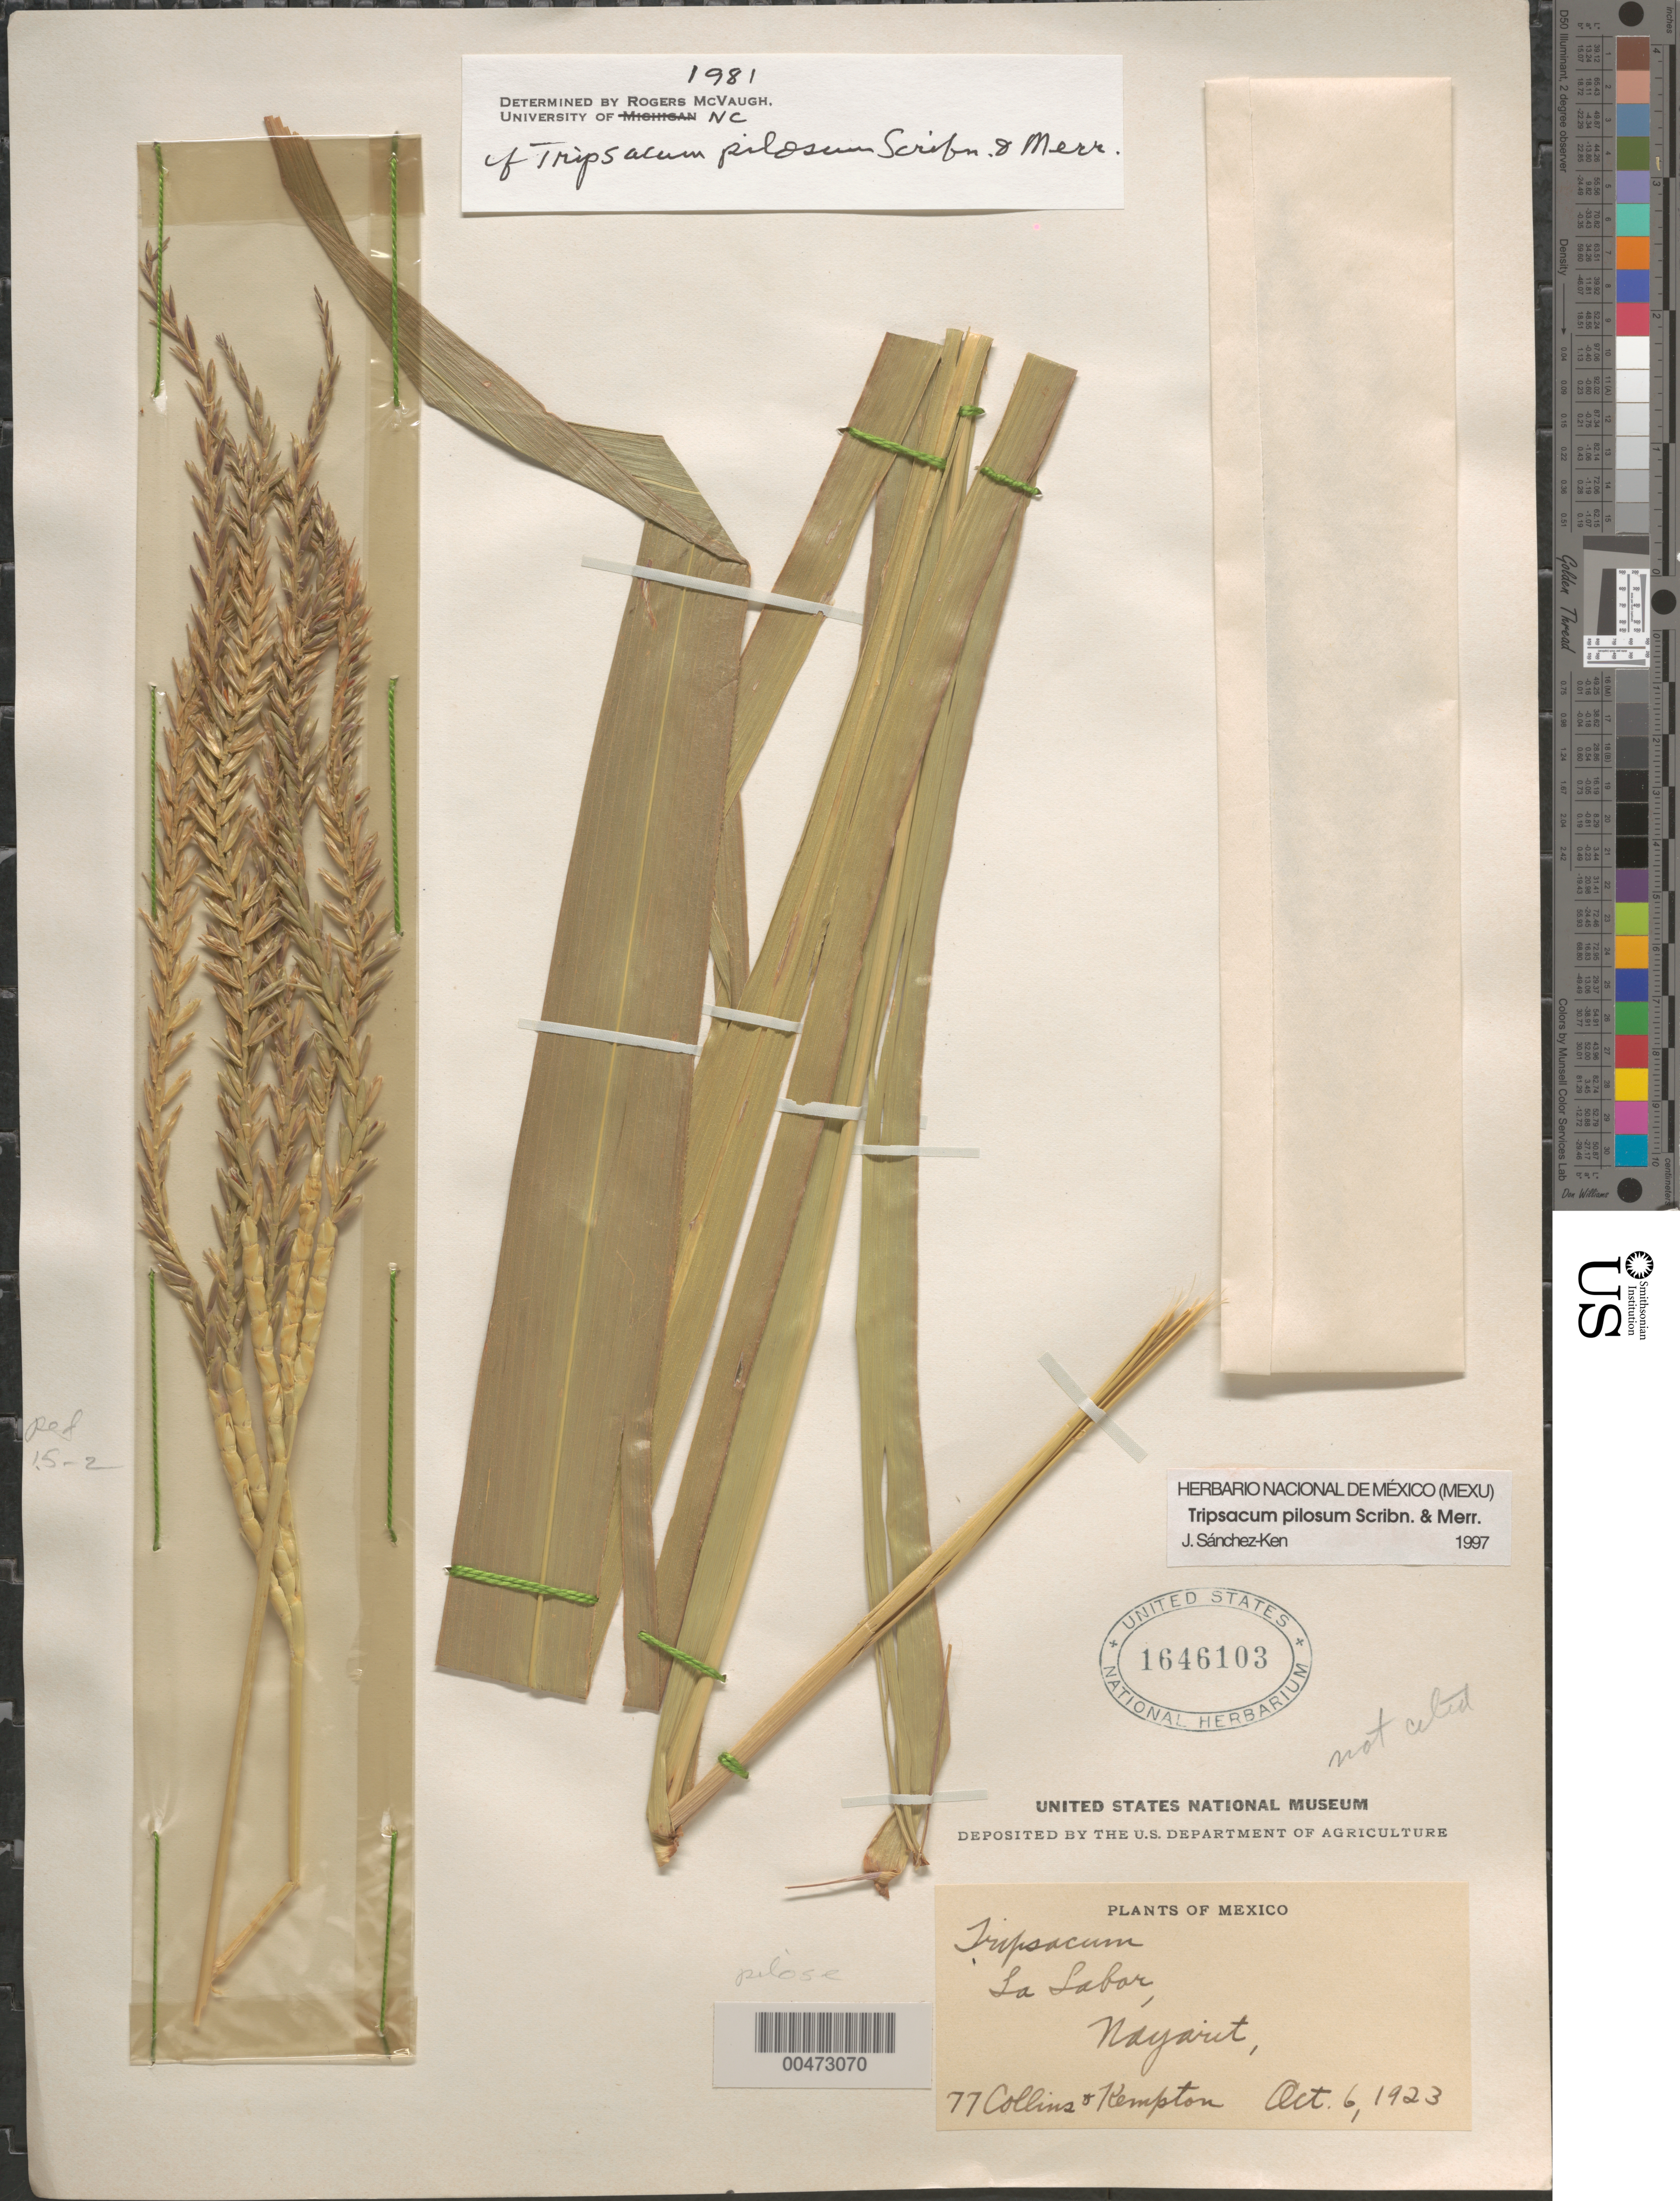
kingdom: Plantae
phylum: Tracheophyta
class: Liliopsida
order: Poales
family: Poaceae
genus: Tripsacum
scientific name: Tripsacum pilosum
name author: Scribn. & Merr.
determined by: McVaugh, R.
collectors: J. H. Kempton & G. Collins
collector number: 77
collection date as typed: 6 Oct 1923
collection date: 1923-10-06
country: Mexico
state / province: Nayarit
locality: La Labor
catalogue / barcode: US 1646103